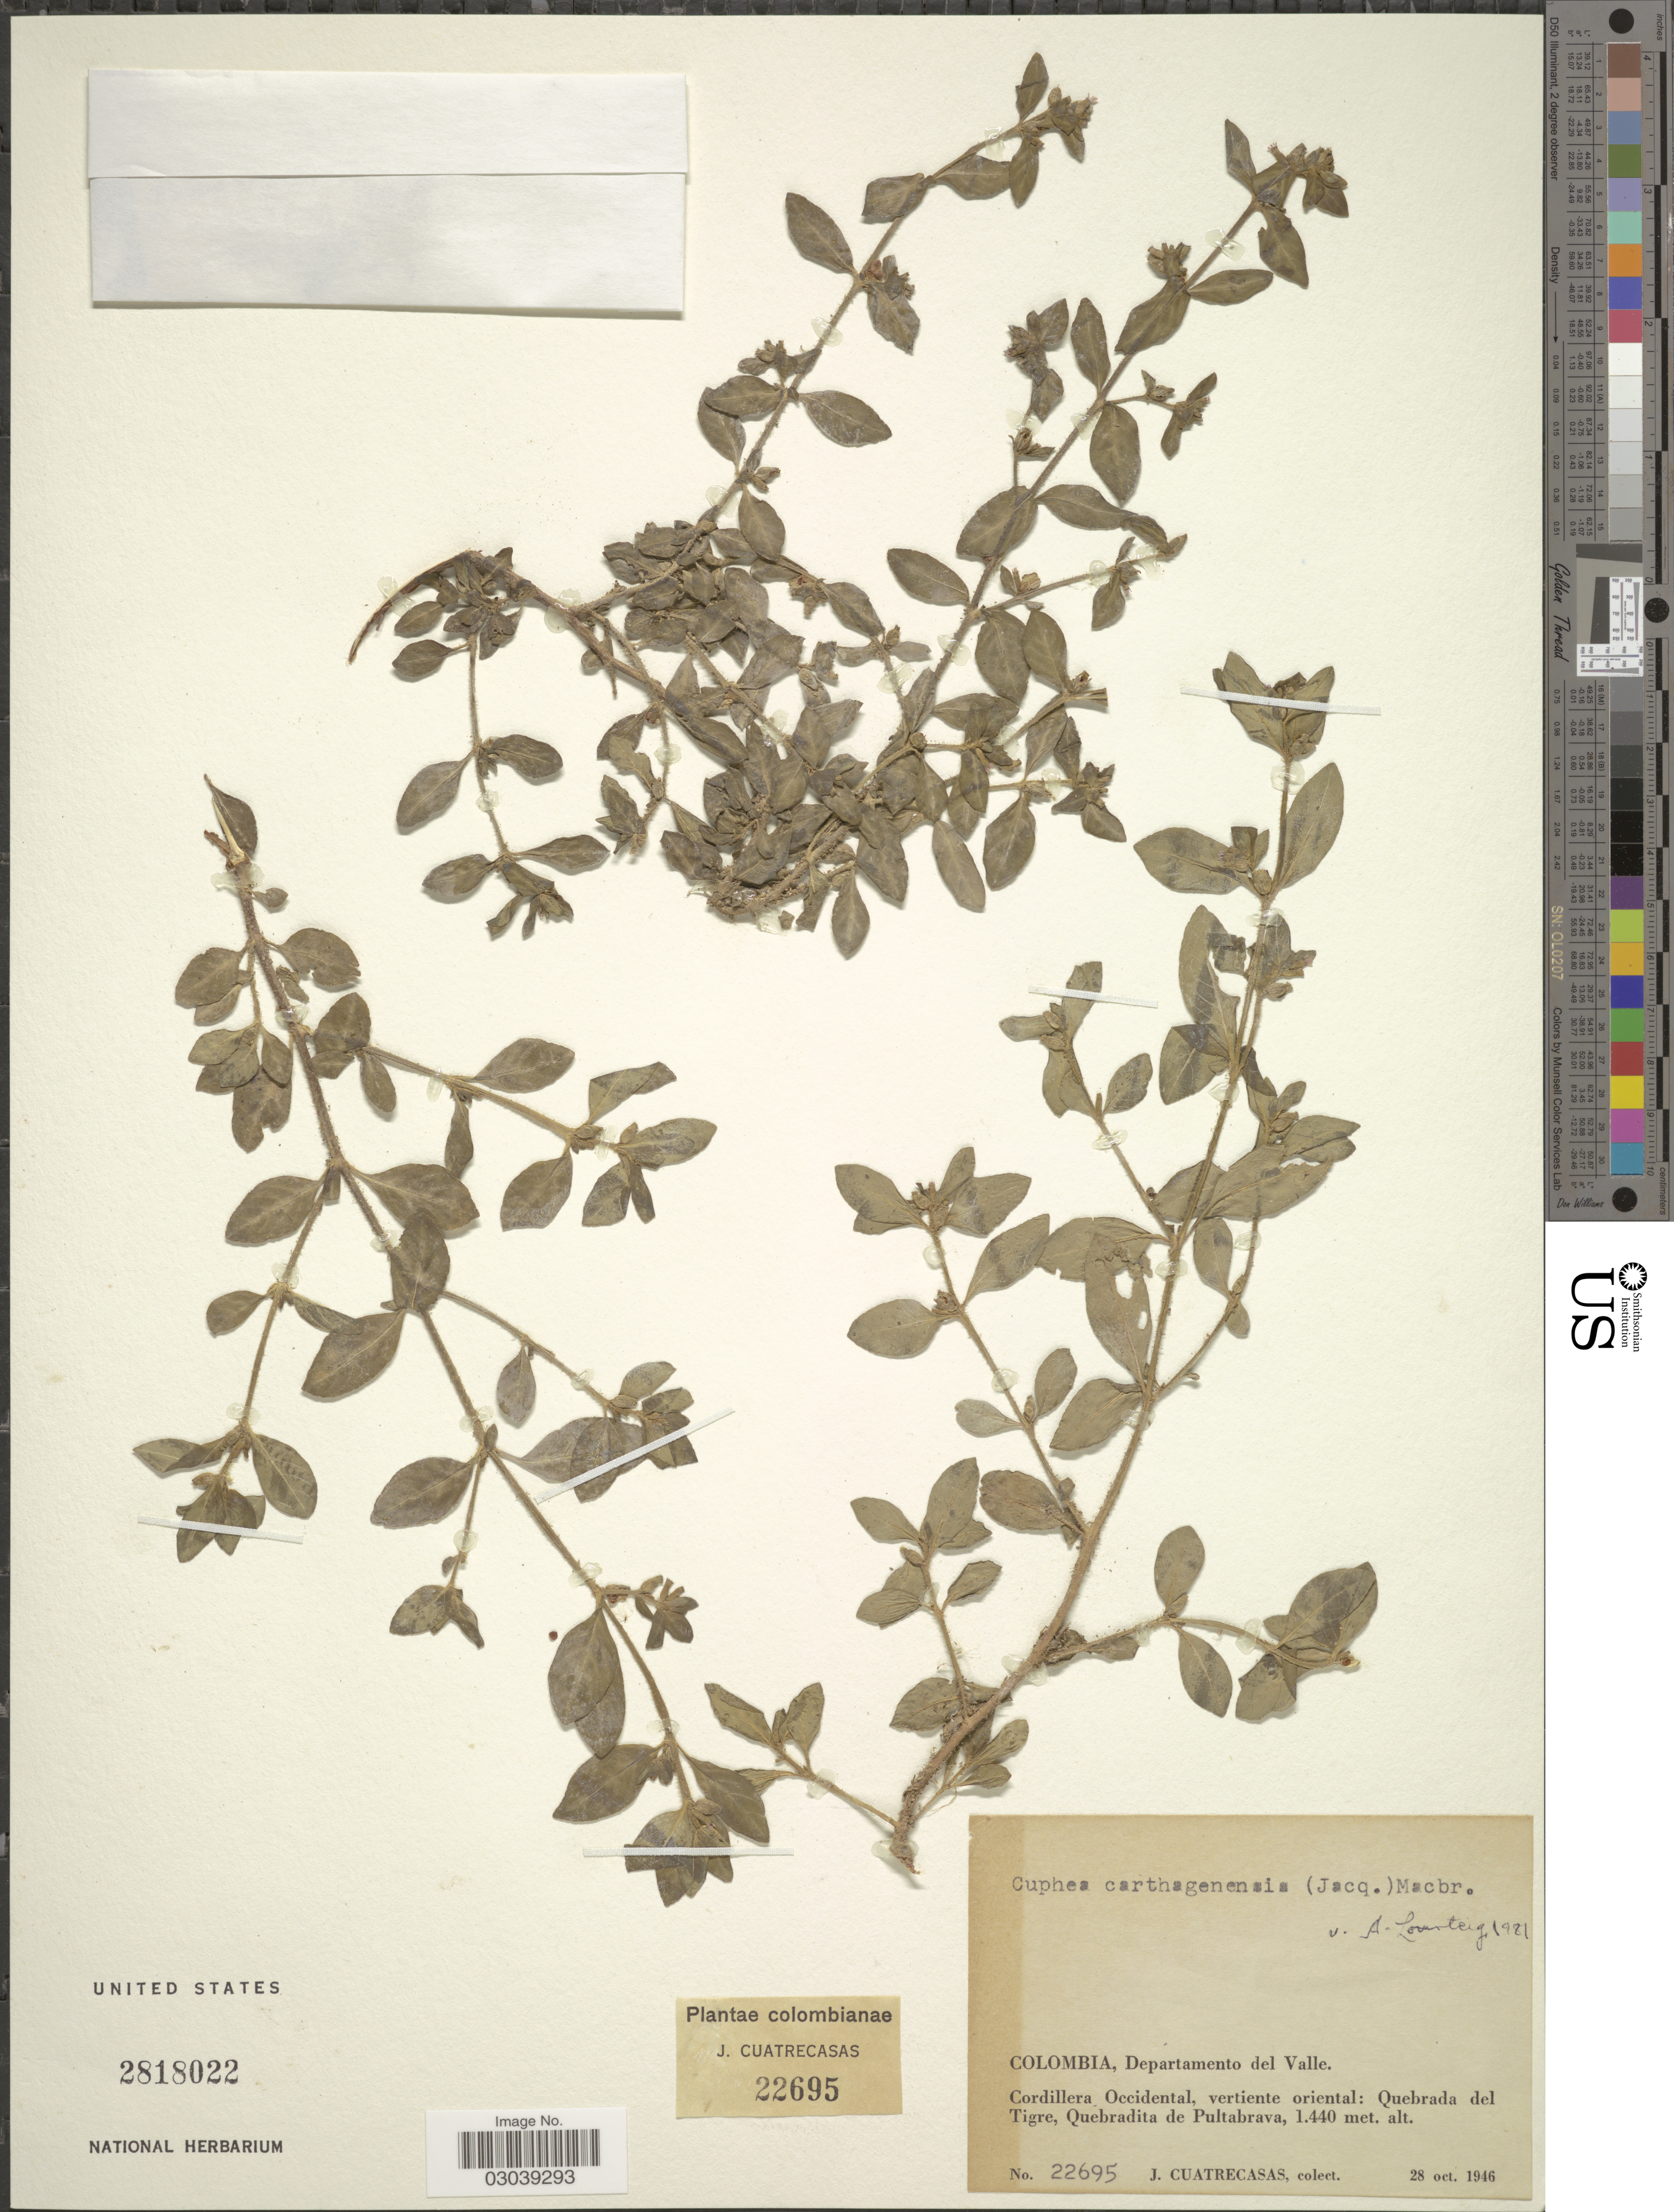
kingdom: Plantae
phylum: Tracheophyta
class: Magnoliopsida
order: Myrtales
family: Lythraceae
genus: Cuphea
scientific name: Cuphea carthagenensis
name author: (Jacq.) J.F. Macbr.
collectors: J. Cuatrecasas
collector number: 22695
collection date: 1946-10-28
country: Colombia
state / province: Valle del Cauca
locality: Cordillera Occidental, vertiente oriental: Quebrada del Tigre, Quebradita de Pultabrava.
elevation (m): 1440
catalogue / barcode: US 2818022